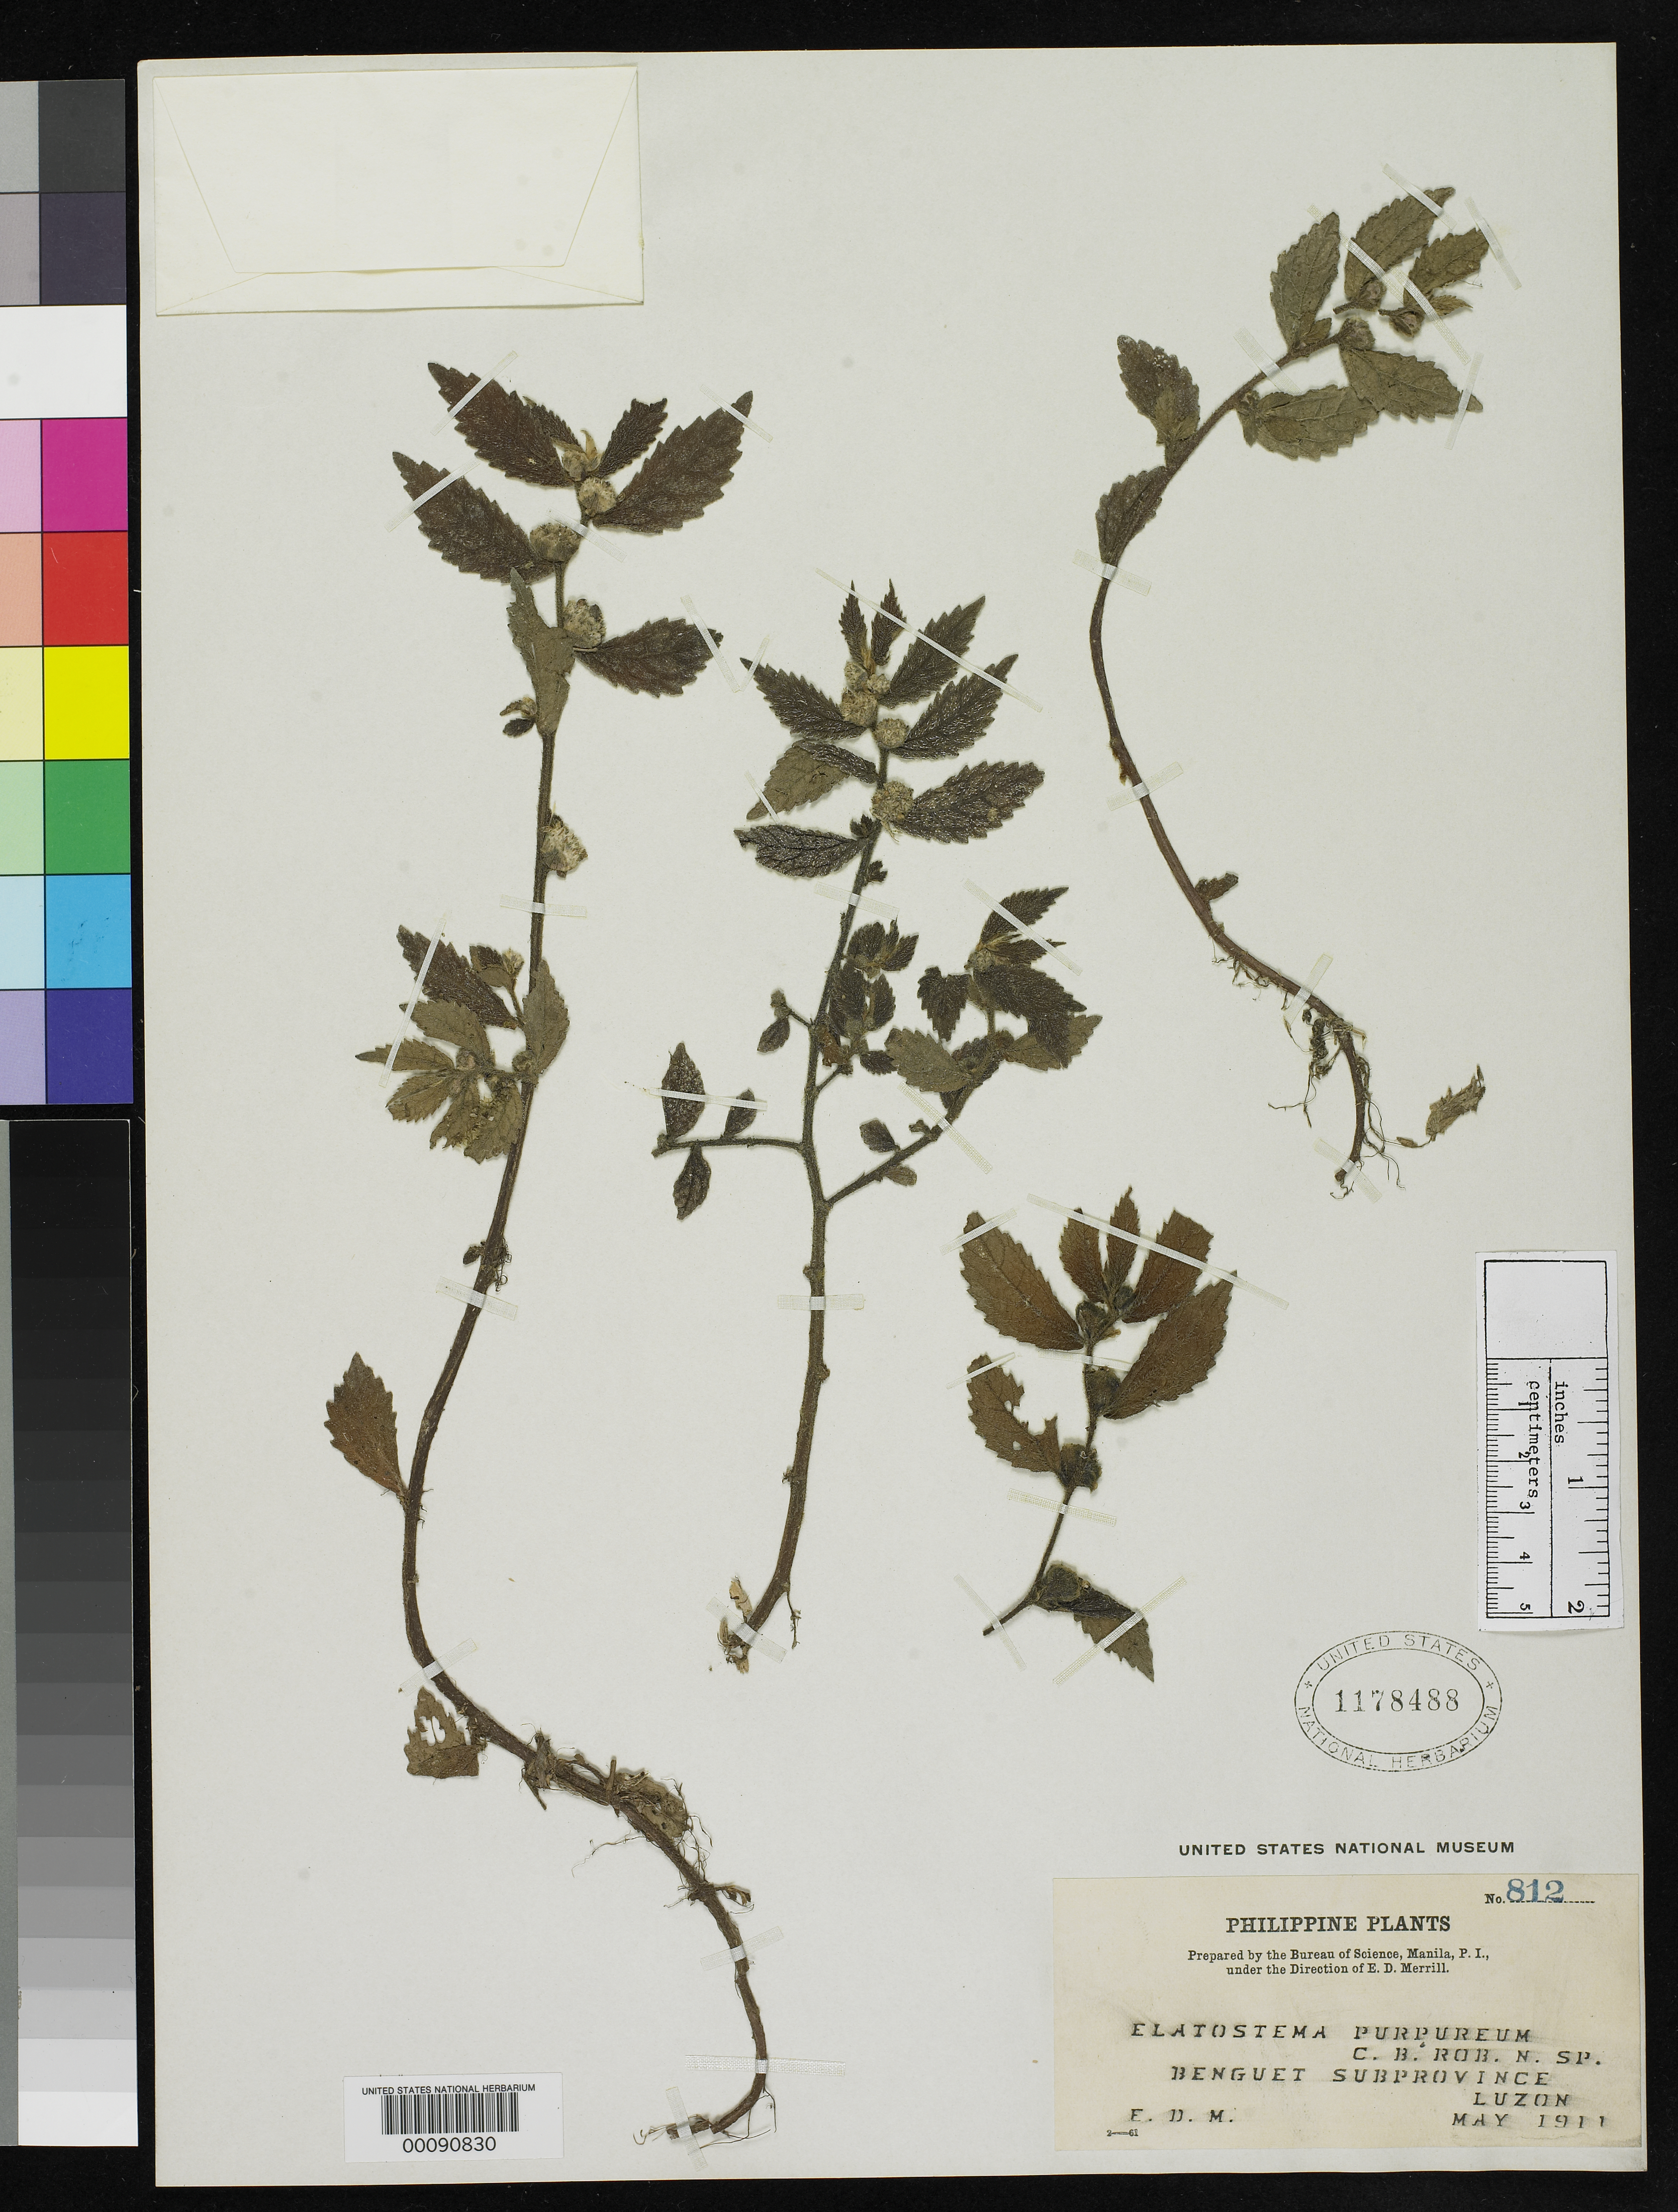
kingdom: Plantae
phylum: Tracheophyta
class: Magnoliopsida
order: Rosales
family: Urticaceae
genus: Elatostema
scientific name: Elatostema purpureum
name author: C.B. Rob.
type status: Syntype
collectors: E. D. Merrill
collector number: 812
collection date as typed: May 1911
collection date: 1911-05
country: Philippines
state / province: Cordillera (Administrative Region)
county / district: Benguet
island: Luzon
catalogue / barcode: US 1178488